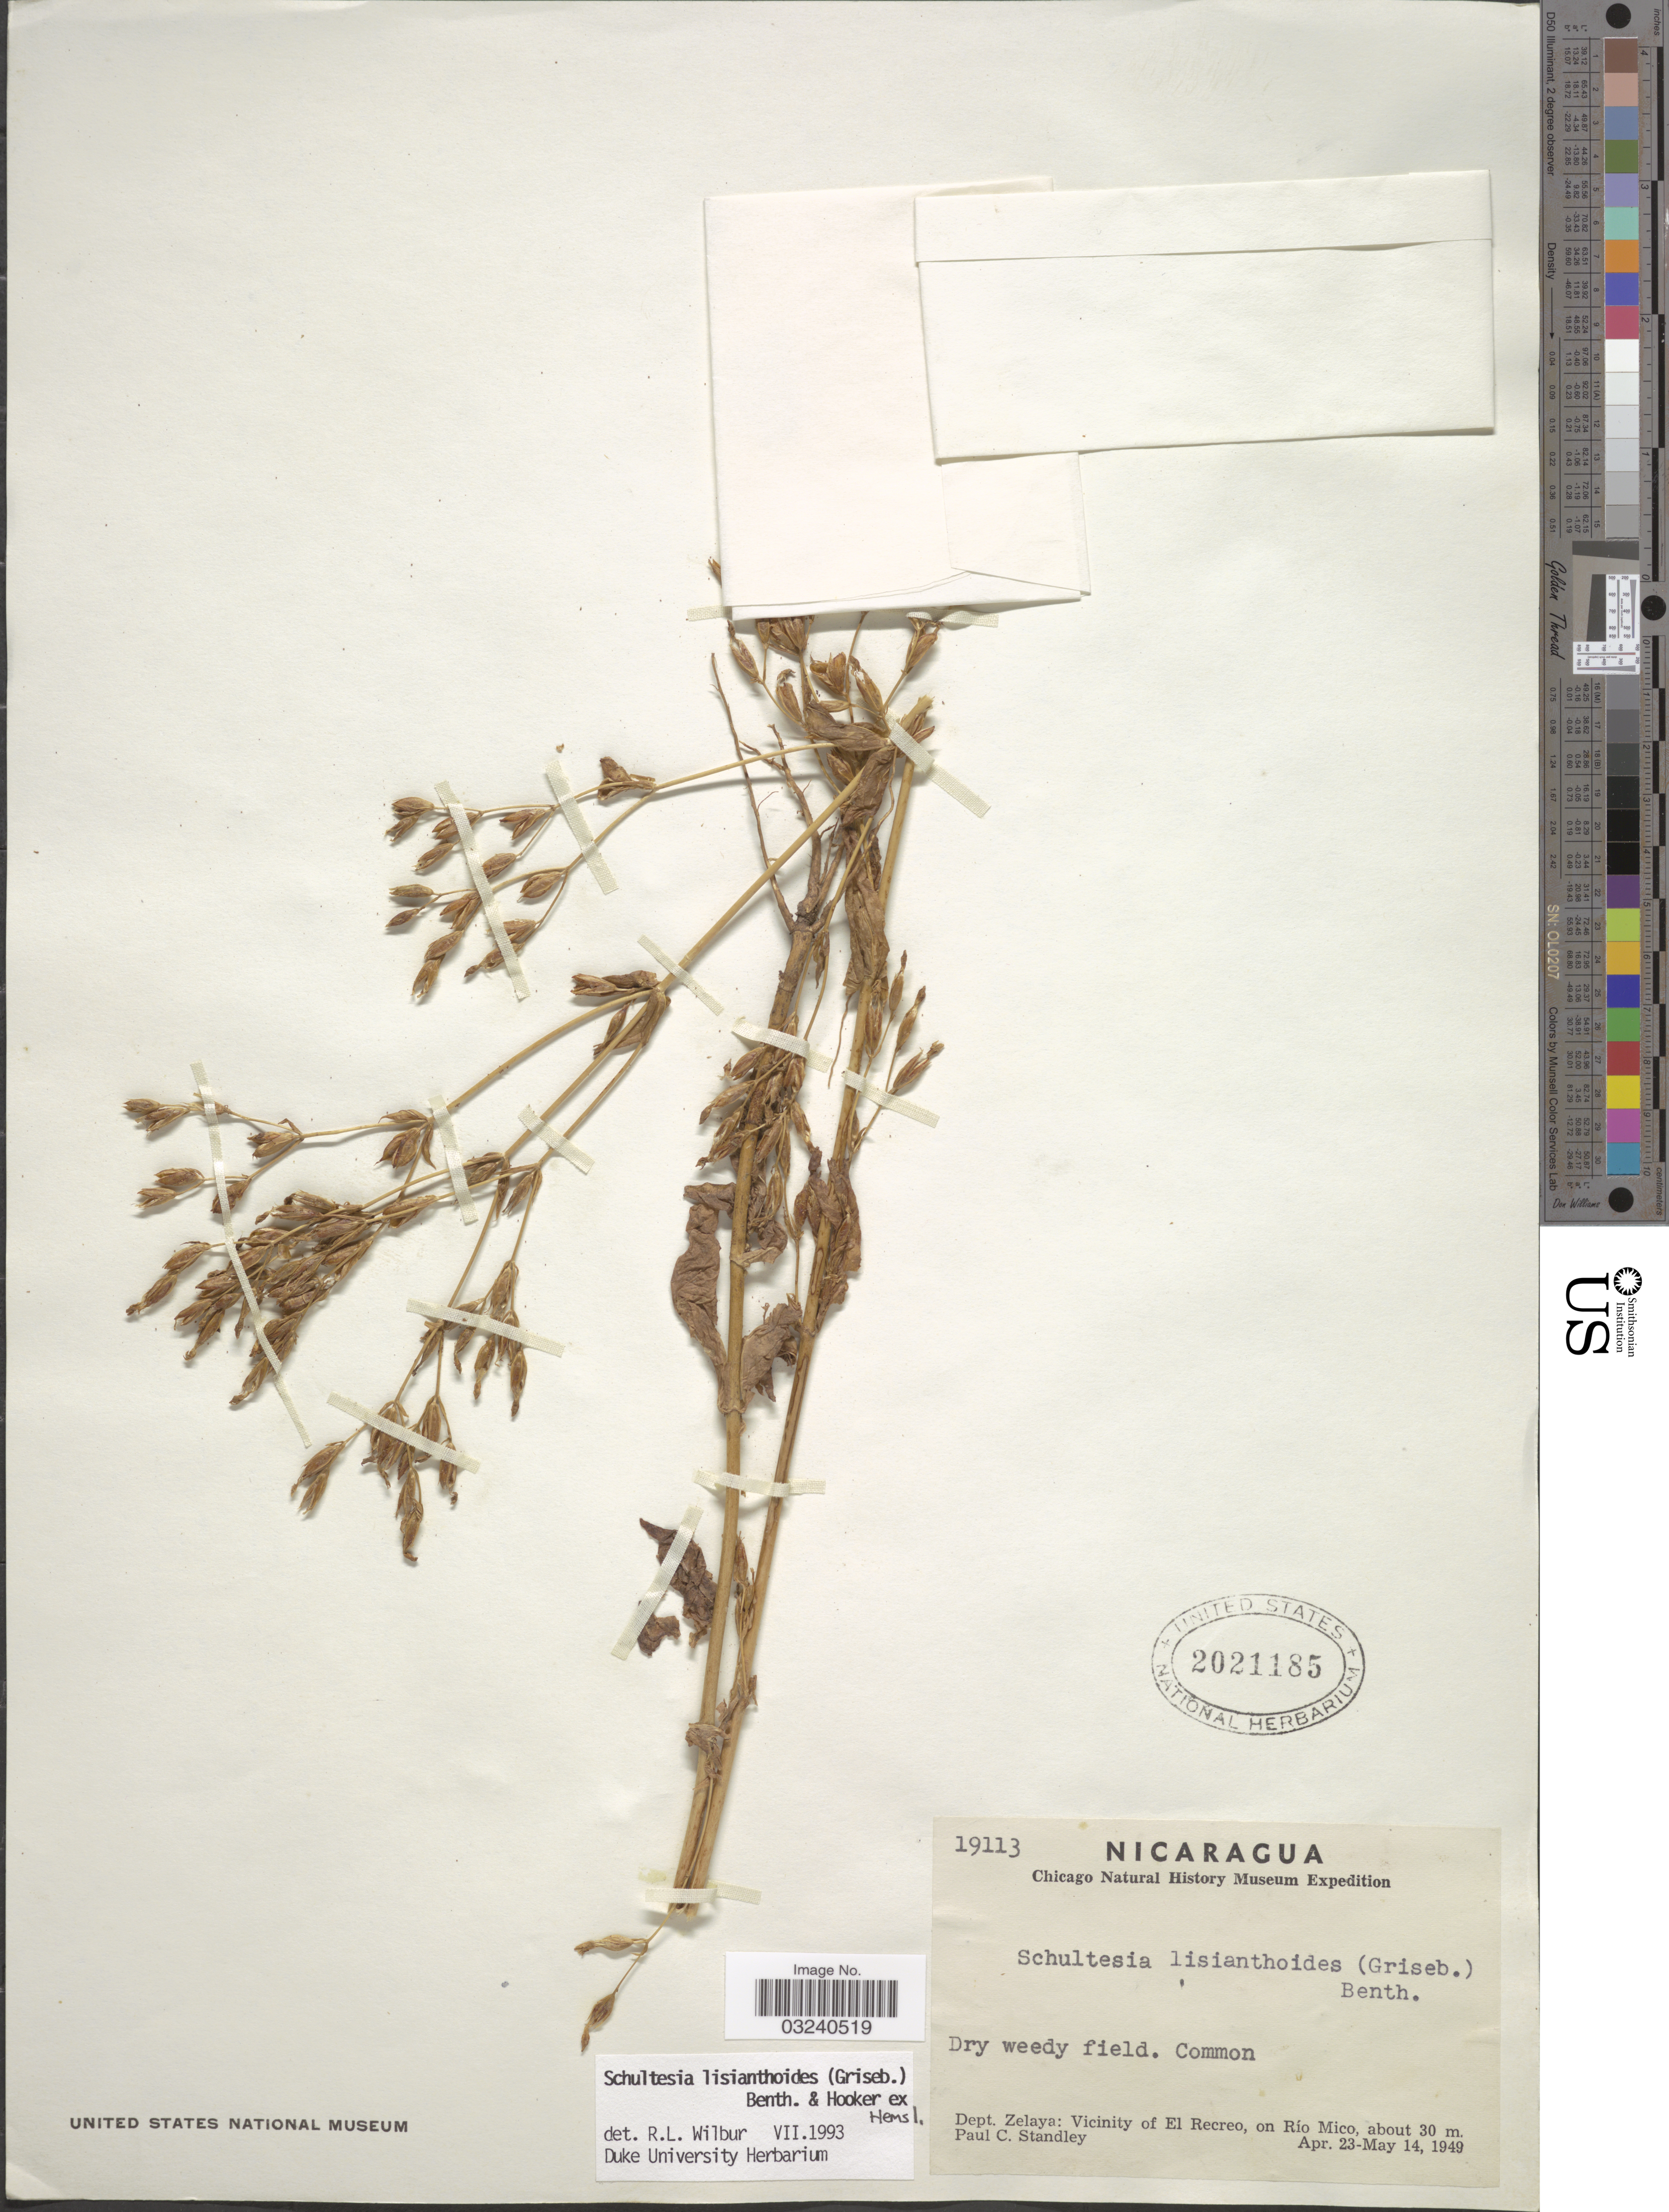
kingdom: Plantae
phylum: Tracheophyta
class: Magnoliopsida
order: Gentianales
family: Gentianaceae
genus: Schultesia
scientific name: Schultesia lisianthoides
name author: (Griseb.) Benth. & Hook. f. ex Hemsl.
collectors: P. C. Standley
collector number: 19113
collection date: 1949-04-23/1949-05-14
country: Nicaragua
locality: Dept. Zelaya: Vicinity of El Recreo, on Río Mico.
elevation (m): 30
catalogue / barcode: US 2021185